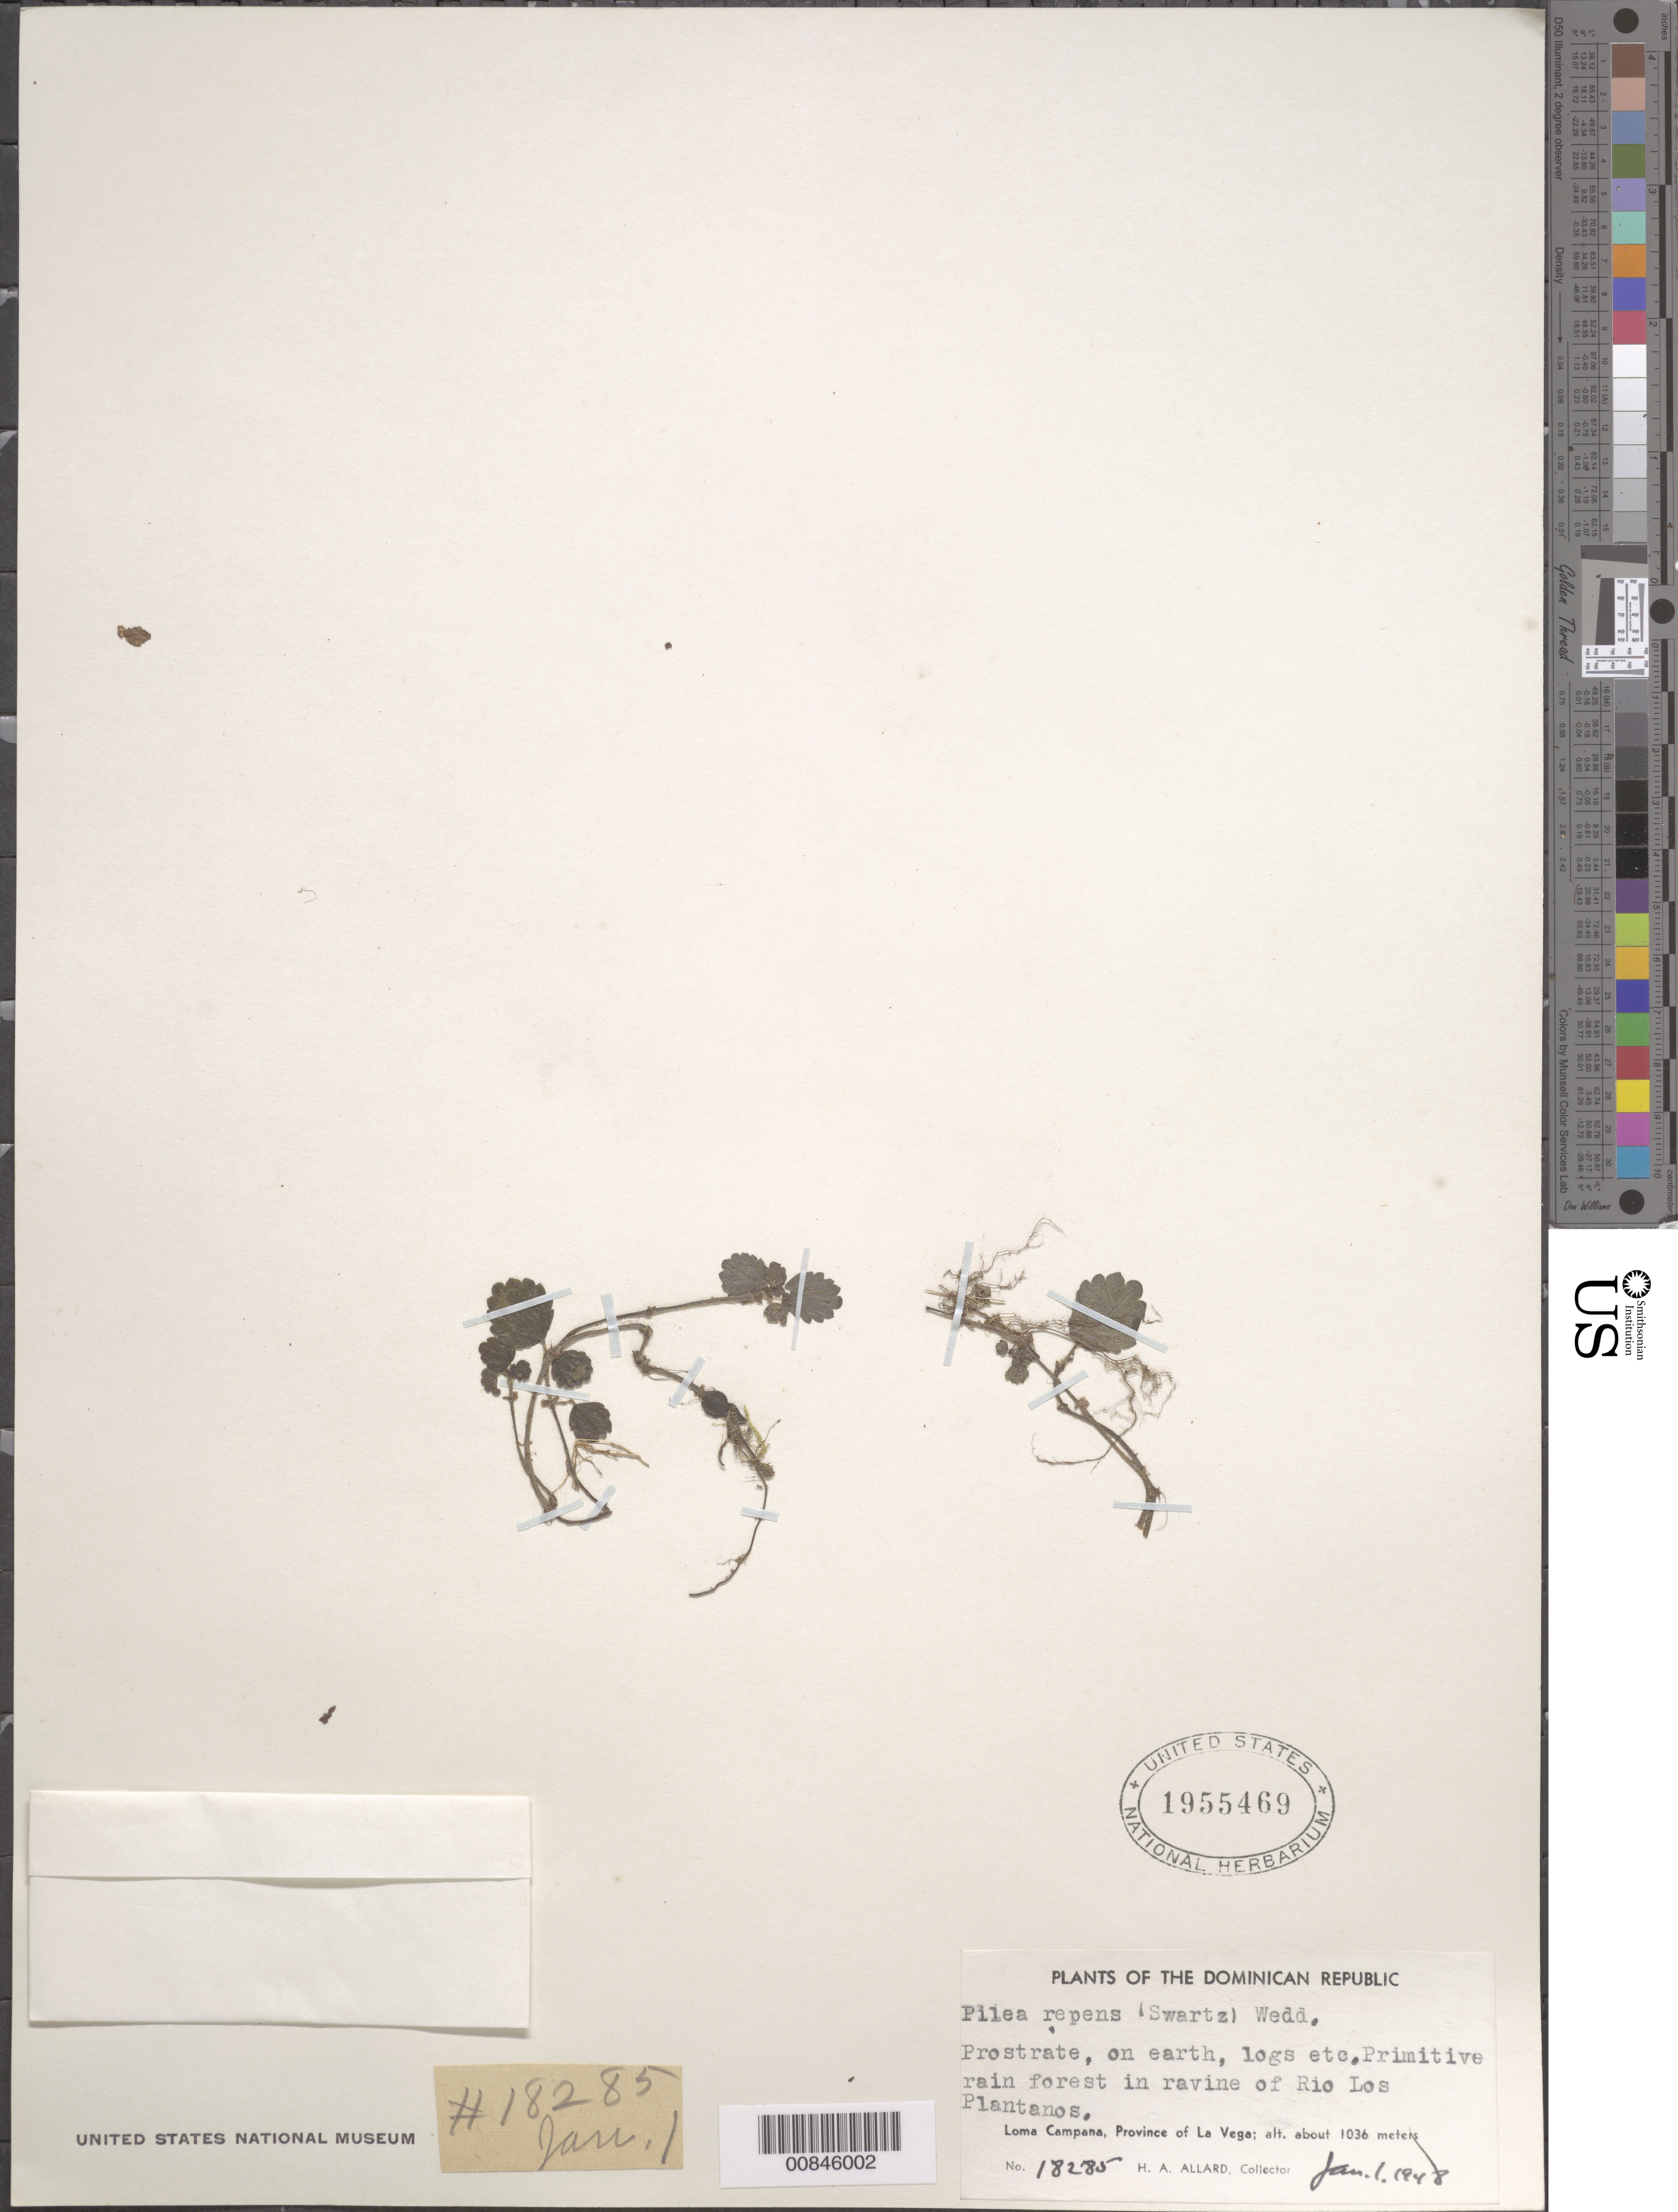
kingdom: Plantae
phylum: Tracheophyta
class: Magnoliopsida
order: Rosales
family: Urticaceae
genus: Pilea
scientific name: Pilea repens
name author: (Sw.) Wedd.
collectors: H. A. Allard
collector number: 18285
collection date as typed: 01 Jan 1948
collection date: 1948-01-01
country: Dominican Republic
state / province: La Vega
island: Hispaniola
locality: Ravine of Río Los Plantanos. Loma Campana.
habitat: On earth, logs, etc. Primitive rain forest in ravine.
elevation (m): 1036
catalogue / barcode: US 1955469